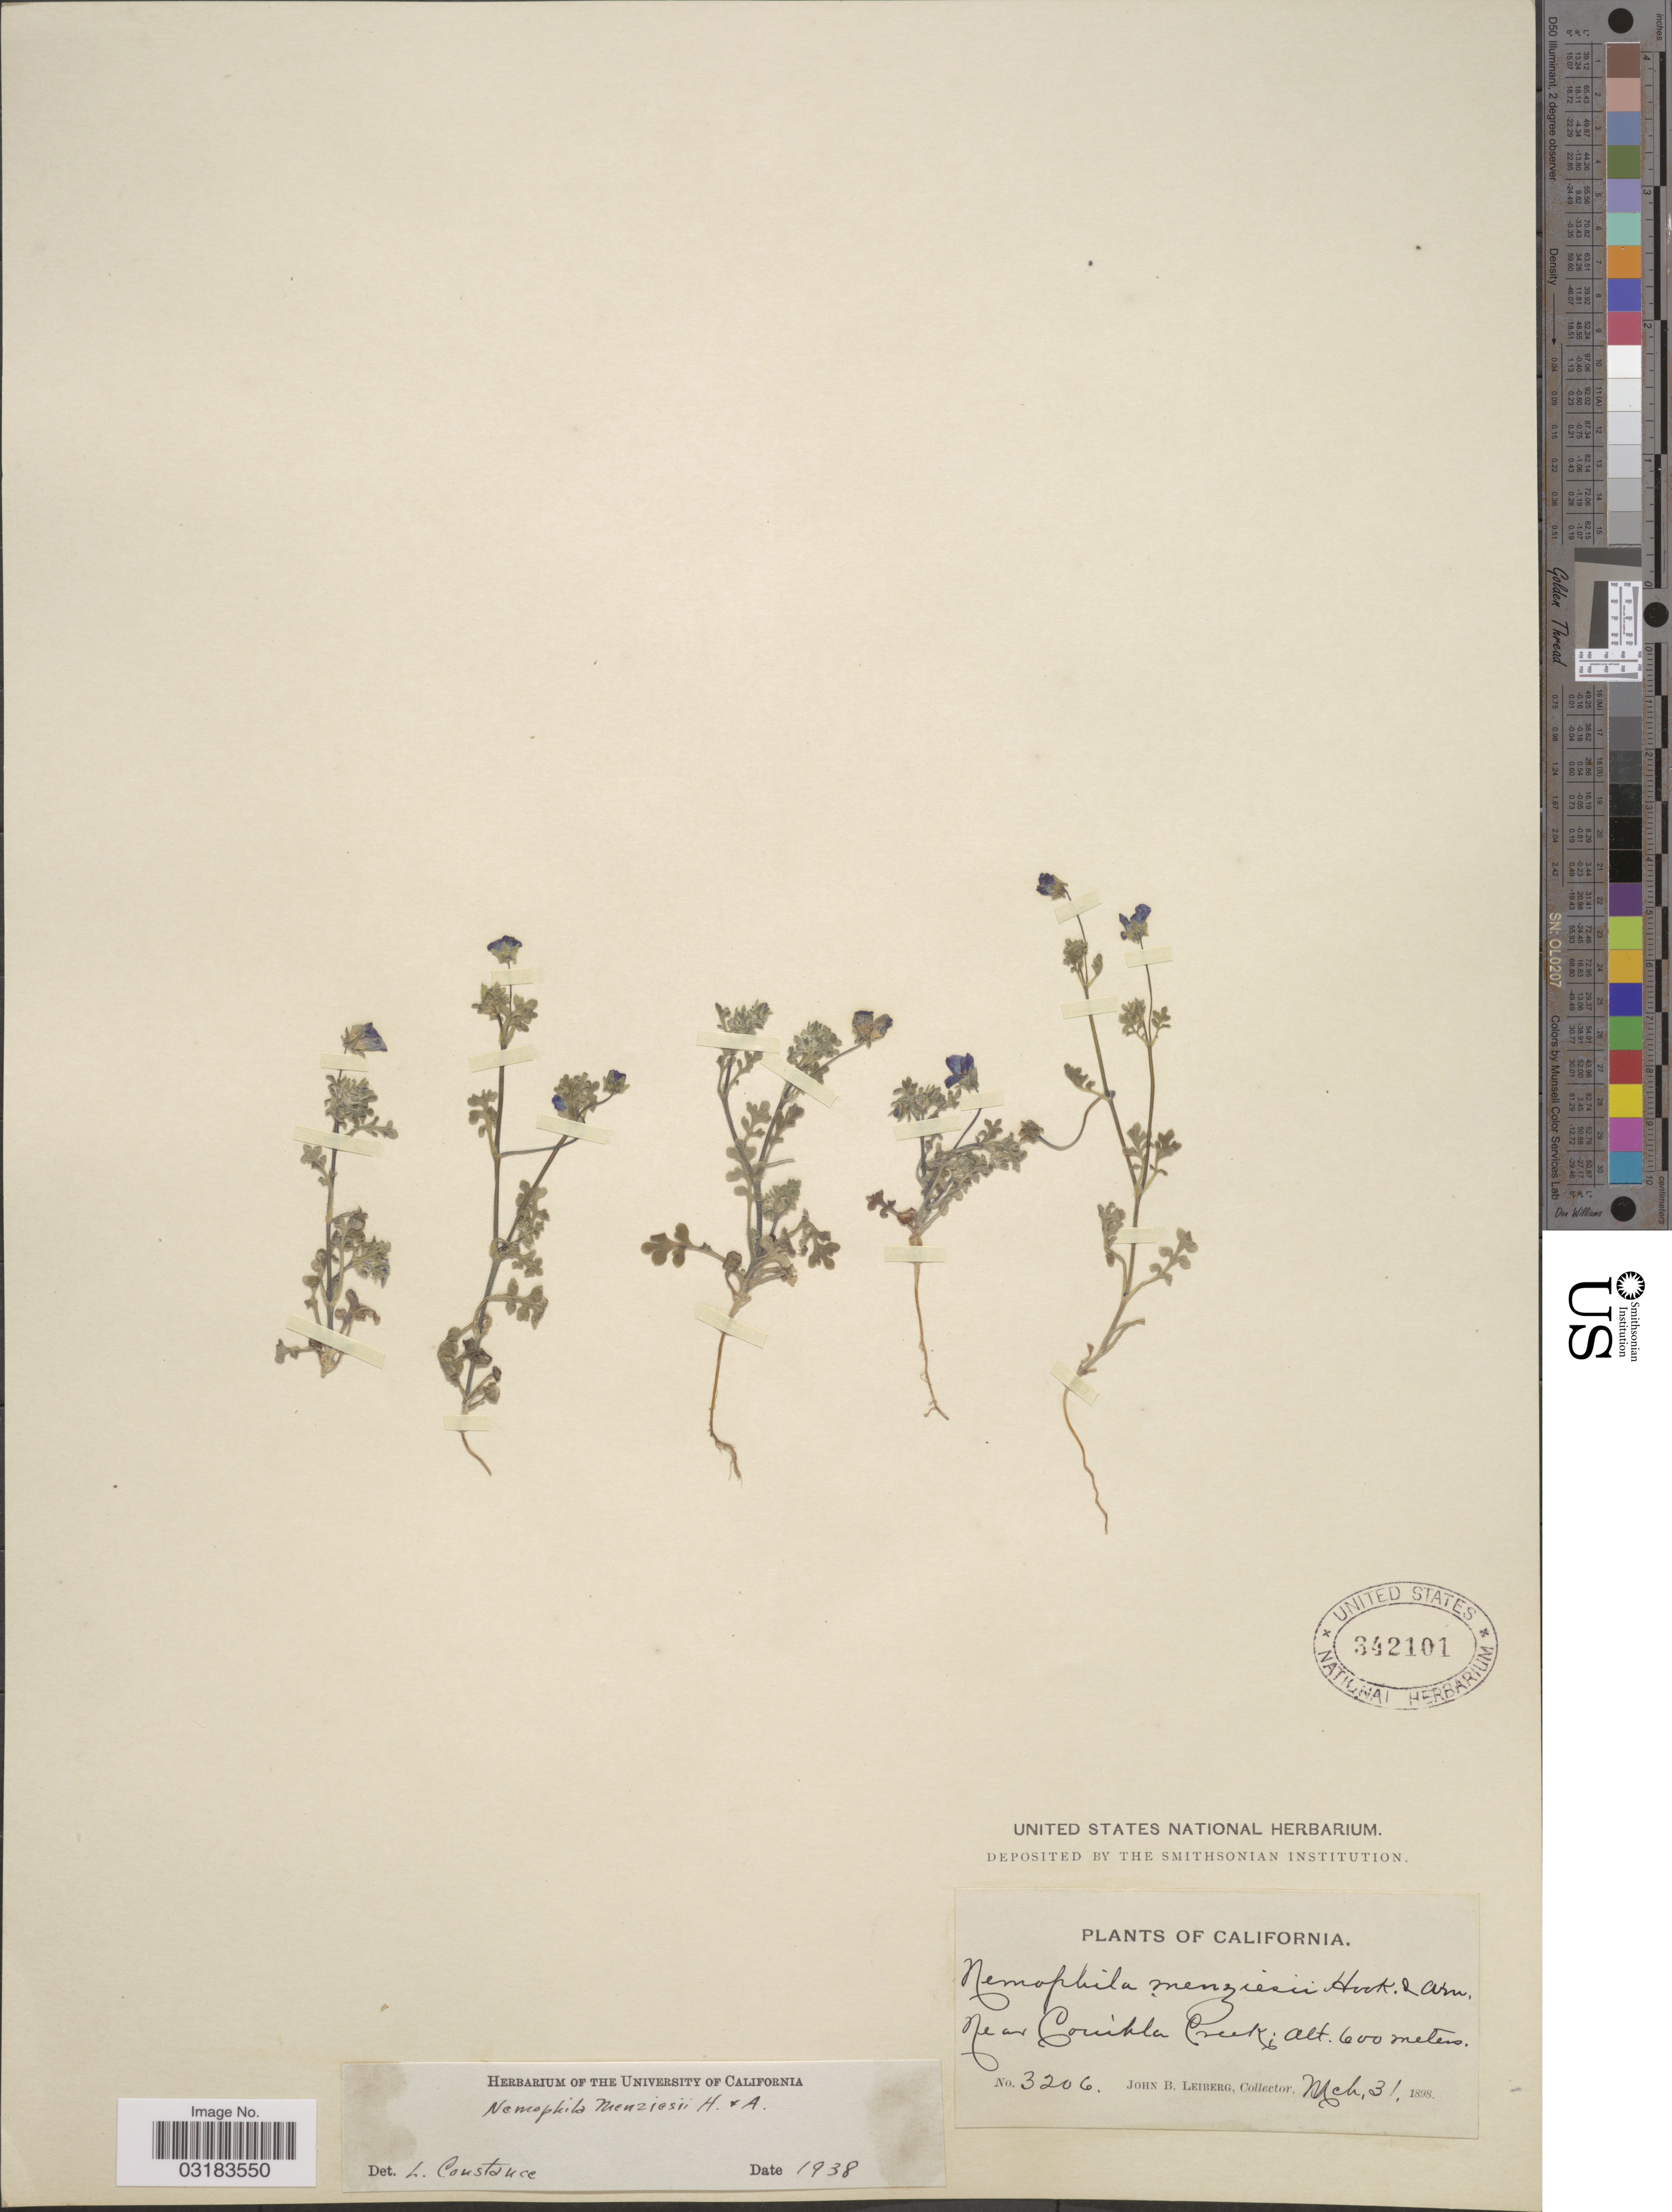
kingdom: Plantae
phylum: Tracheophyta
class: Magnoliopsida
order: Boraginales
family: Hydrophyllaceae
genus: Nemophila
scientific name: Nemophila menziesii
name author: Hook. & Arn.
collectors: J. B. Leiberg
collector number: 3206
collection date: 1898-03-31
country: United States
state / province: California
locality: Near Couihla Creek.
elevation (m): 600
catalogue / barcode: US 342101